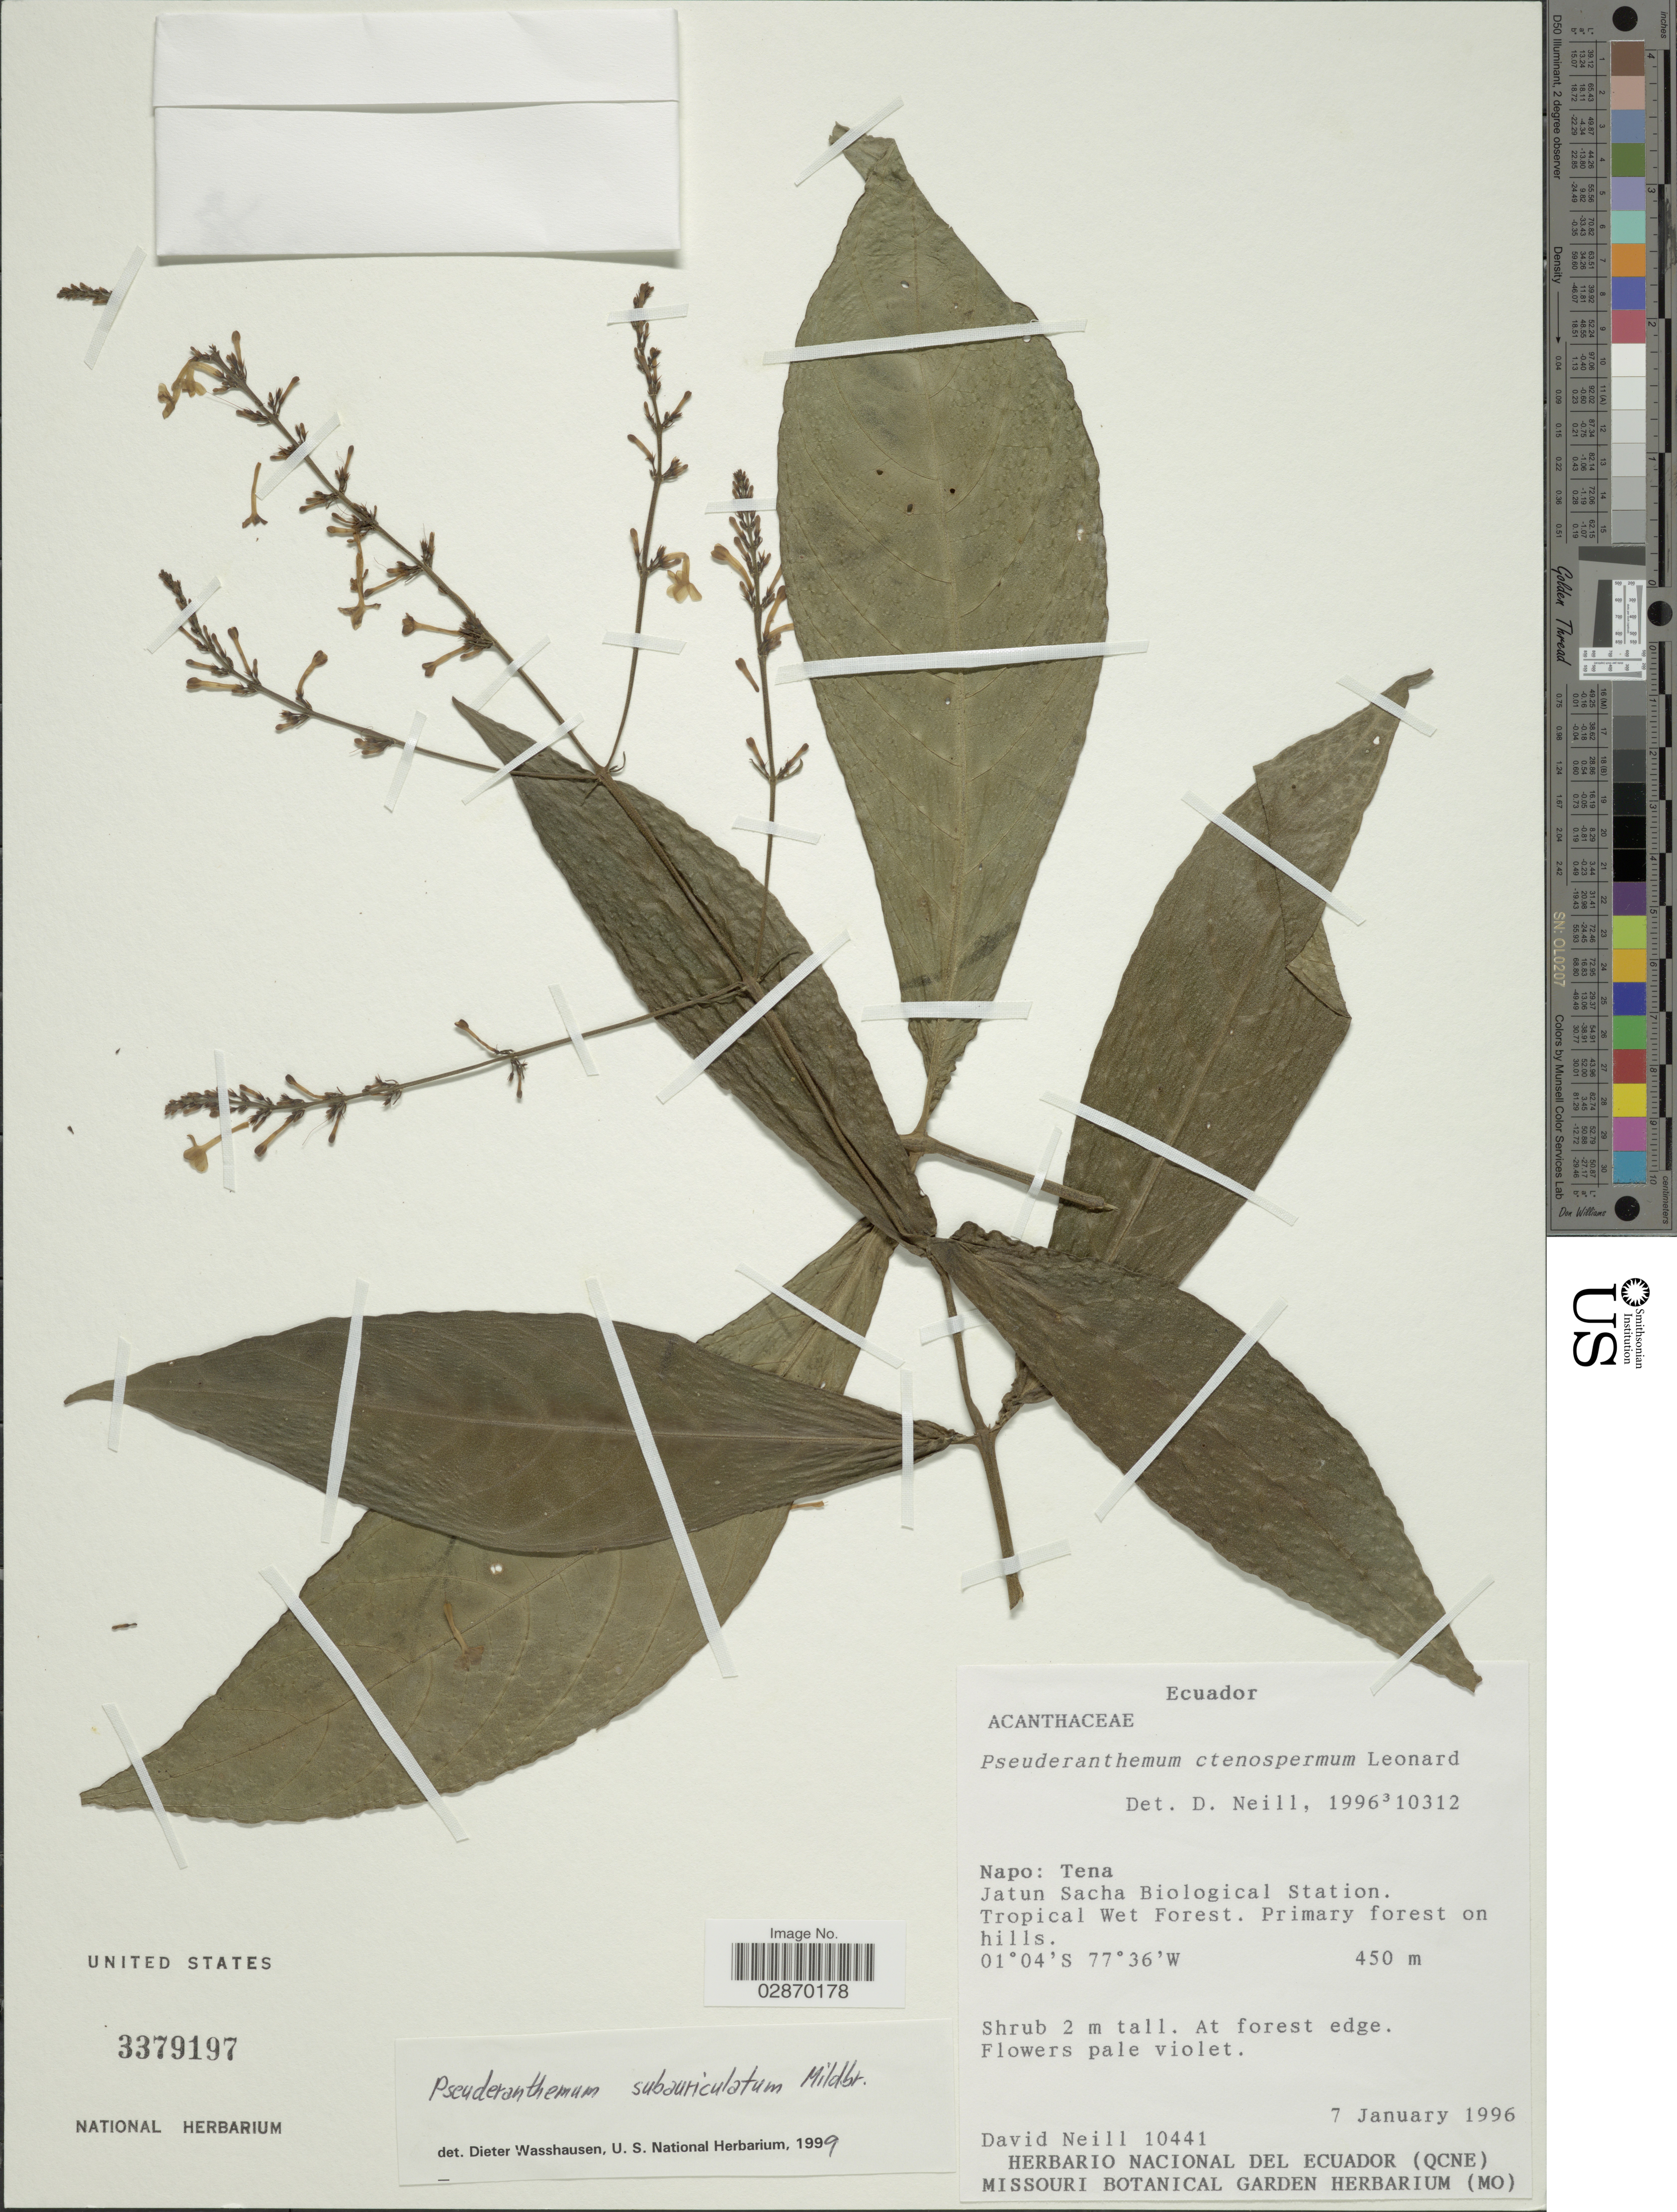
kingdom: Plantae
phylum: Tracheophyta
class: Magnoliopsida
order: Lamiales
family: Acanthaceae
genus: Pseuderanthemum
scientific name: Pseuderanthemum subauriculatum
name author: Mildbr.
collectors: D. A. Neill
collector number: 10441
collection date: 1996-01-07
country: Ecuador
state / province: Napo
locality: Tena. Jatun Sacha Biological Station. Tropical Wet Forest.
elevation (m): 450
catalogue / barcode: US 3379197